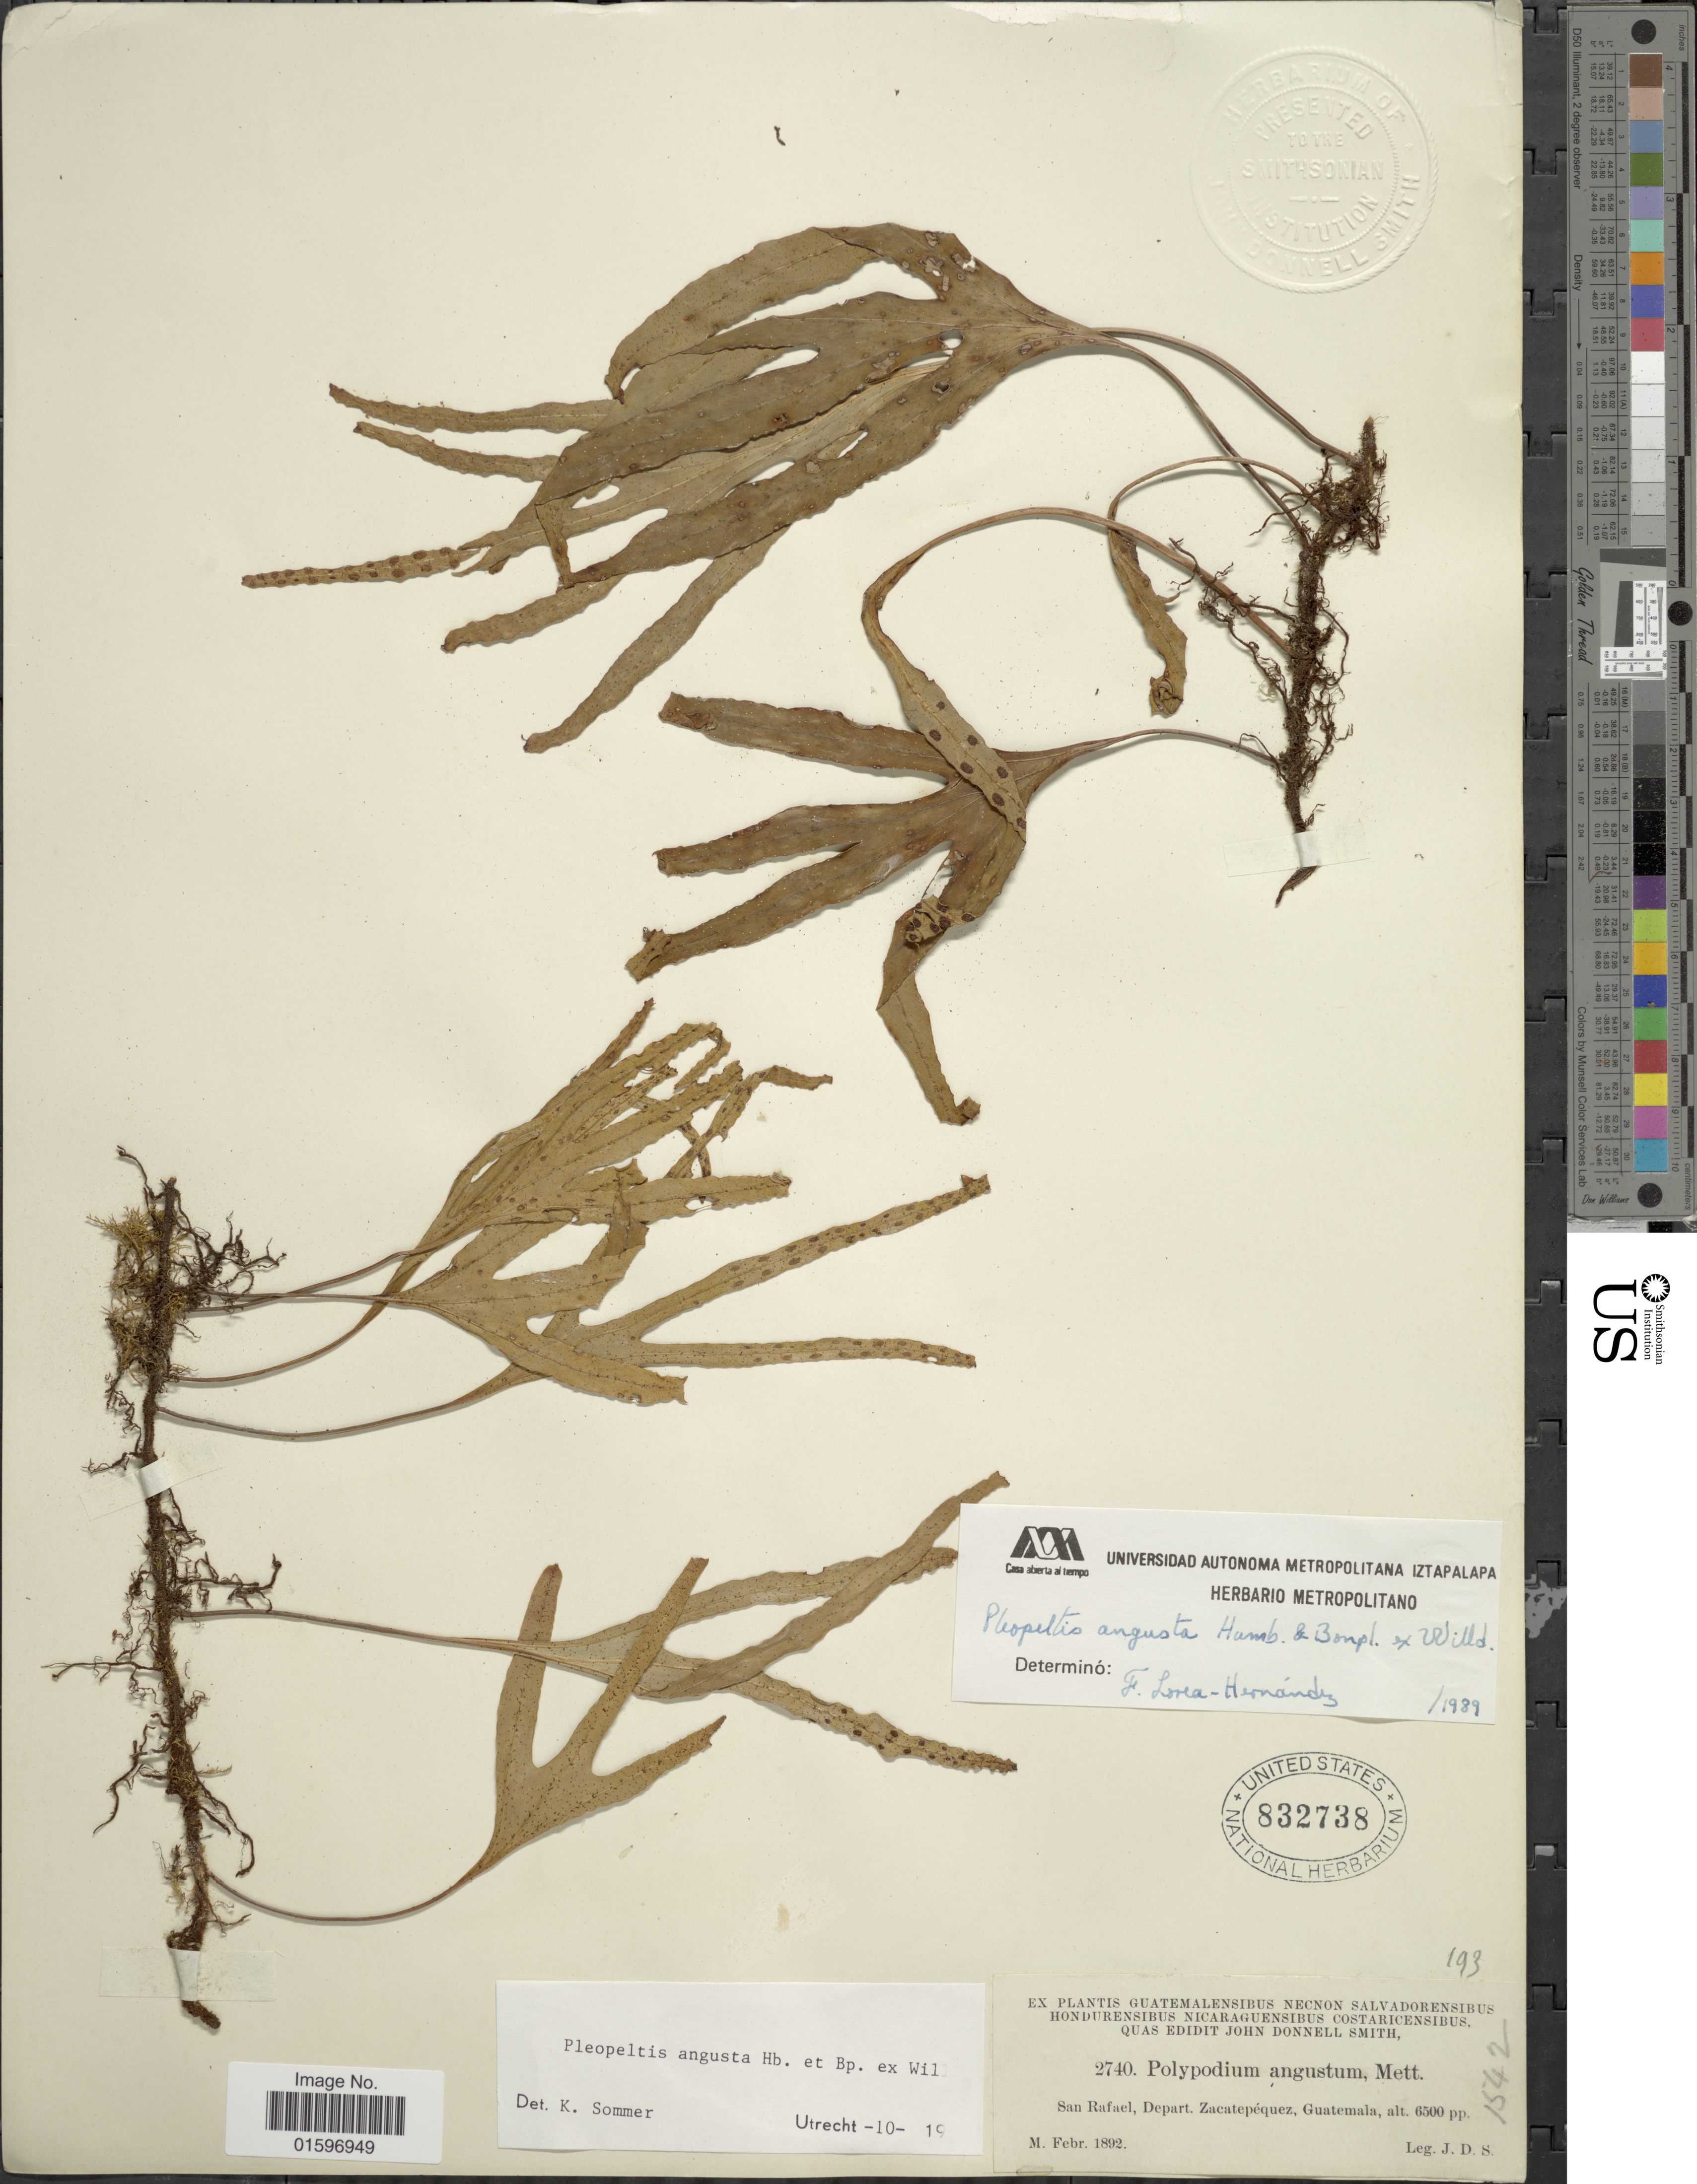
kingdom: Plantae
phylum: Tracheophyta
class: Polypodiopsida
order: Polypodiales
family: Polypodiaceae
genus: Pleopeltis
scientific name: Pleopeltis angusta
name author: Humb. & Bonap. ex Willd.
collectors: J. Donnell Smith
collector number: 2740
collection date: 1892-02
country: Guatemala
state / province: Sacatepéquez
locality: San Rafael, Depart. Zacatepéquez.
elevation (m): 1981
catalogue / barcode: US 832738